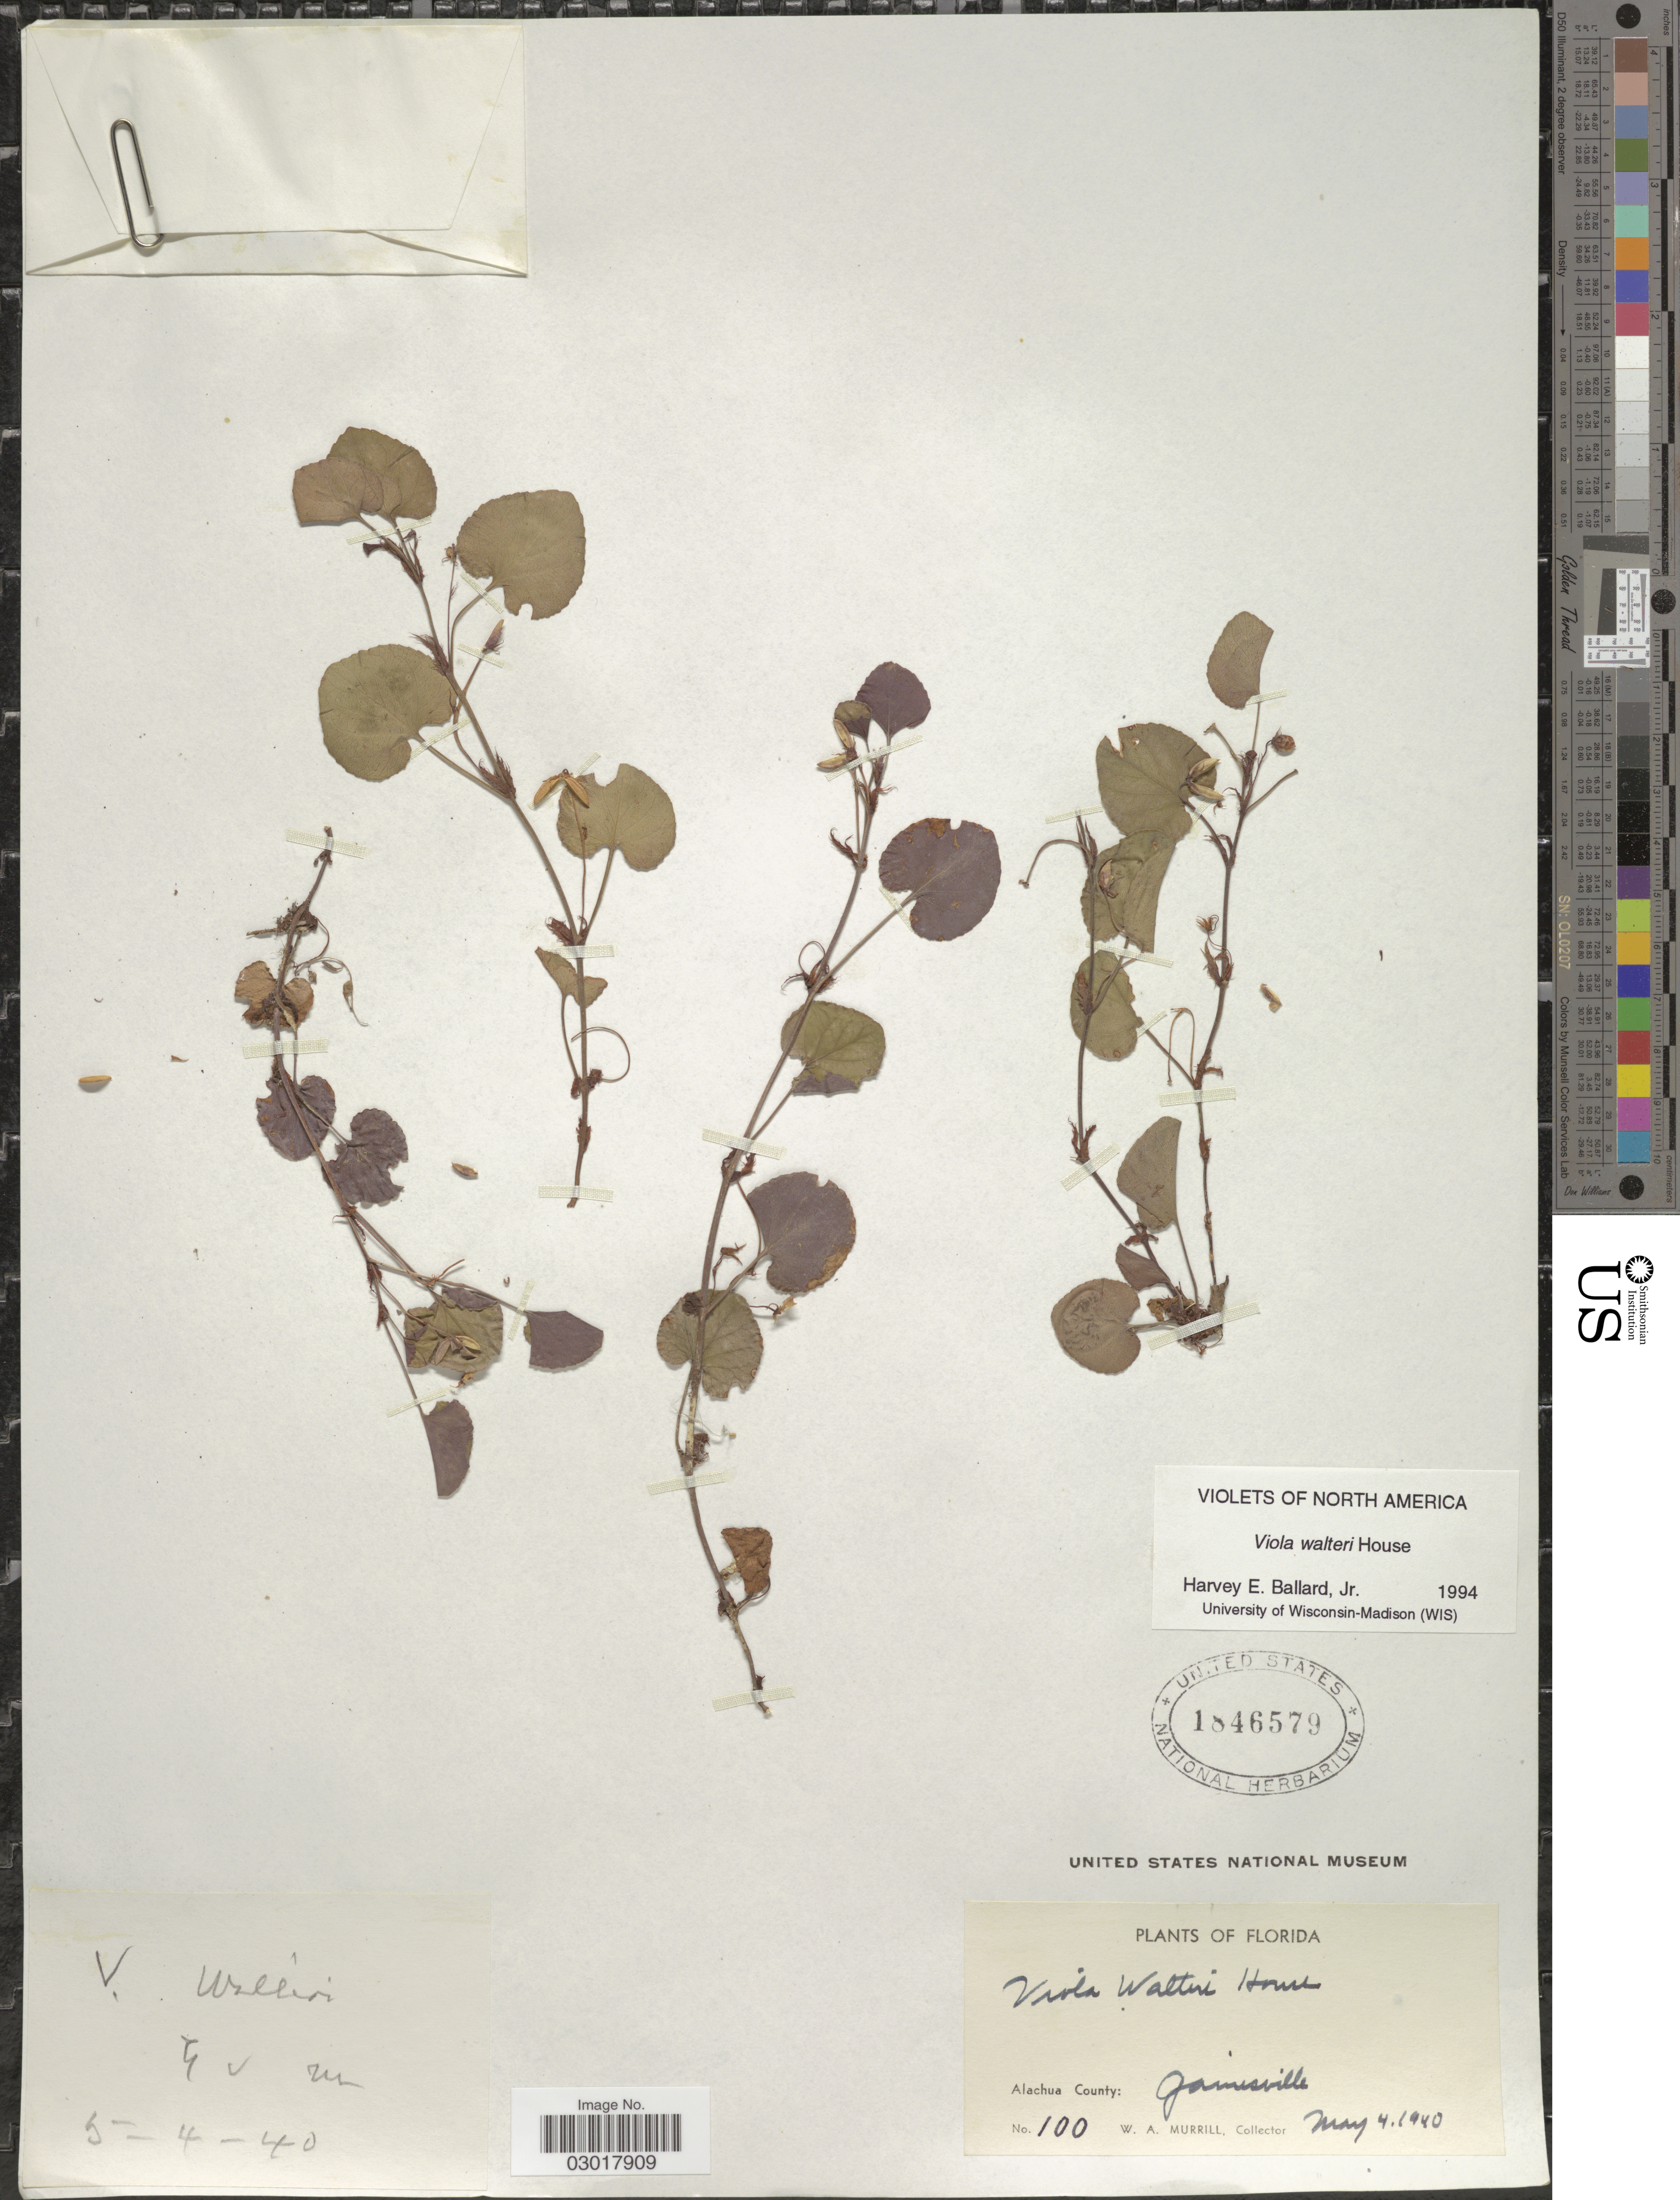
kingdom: Plantae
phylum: Tracheophyta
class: Magnoliopsida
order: Malpighiales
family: Violaceae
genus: Viola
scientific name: Viola walteri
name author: House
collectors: W. A. Murrill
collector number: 100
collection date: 1940-05-04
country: United States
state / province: Florida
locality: Alachua County: Gainesville.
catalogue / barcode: US 1846579